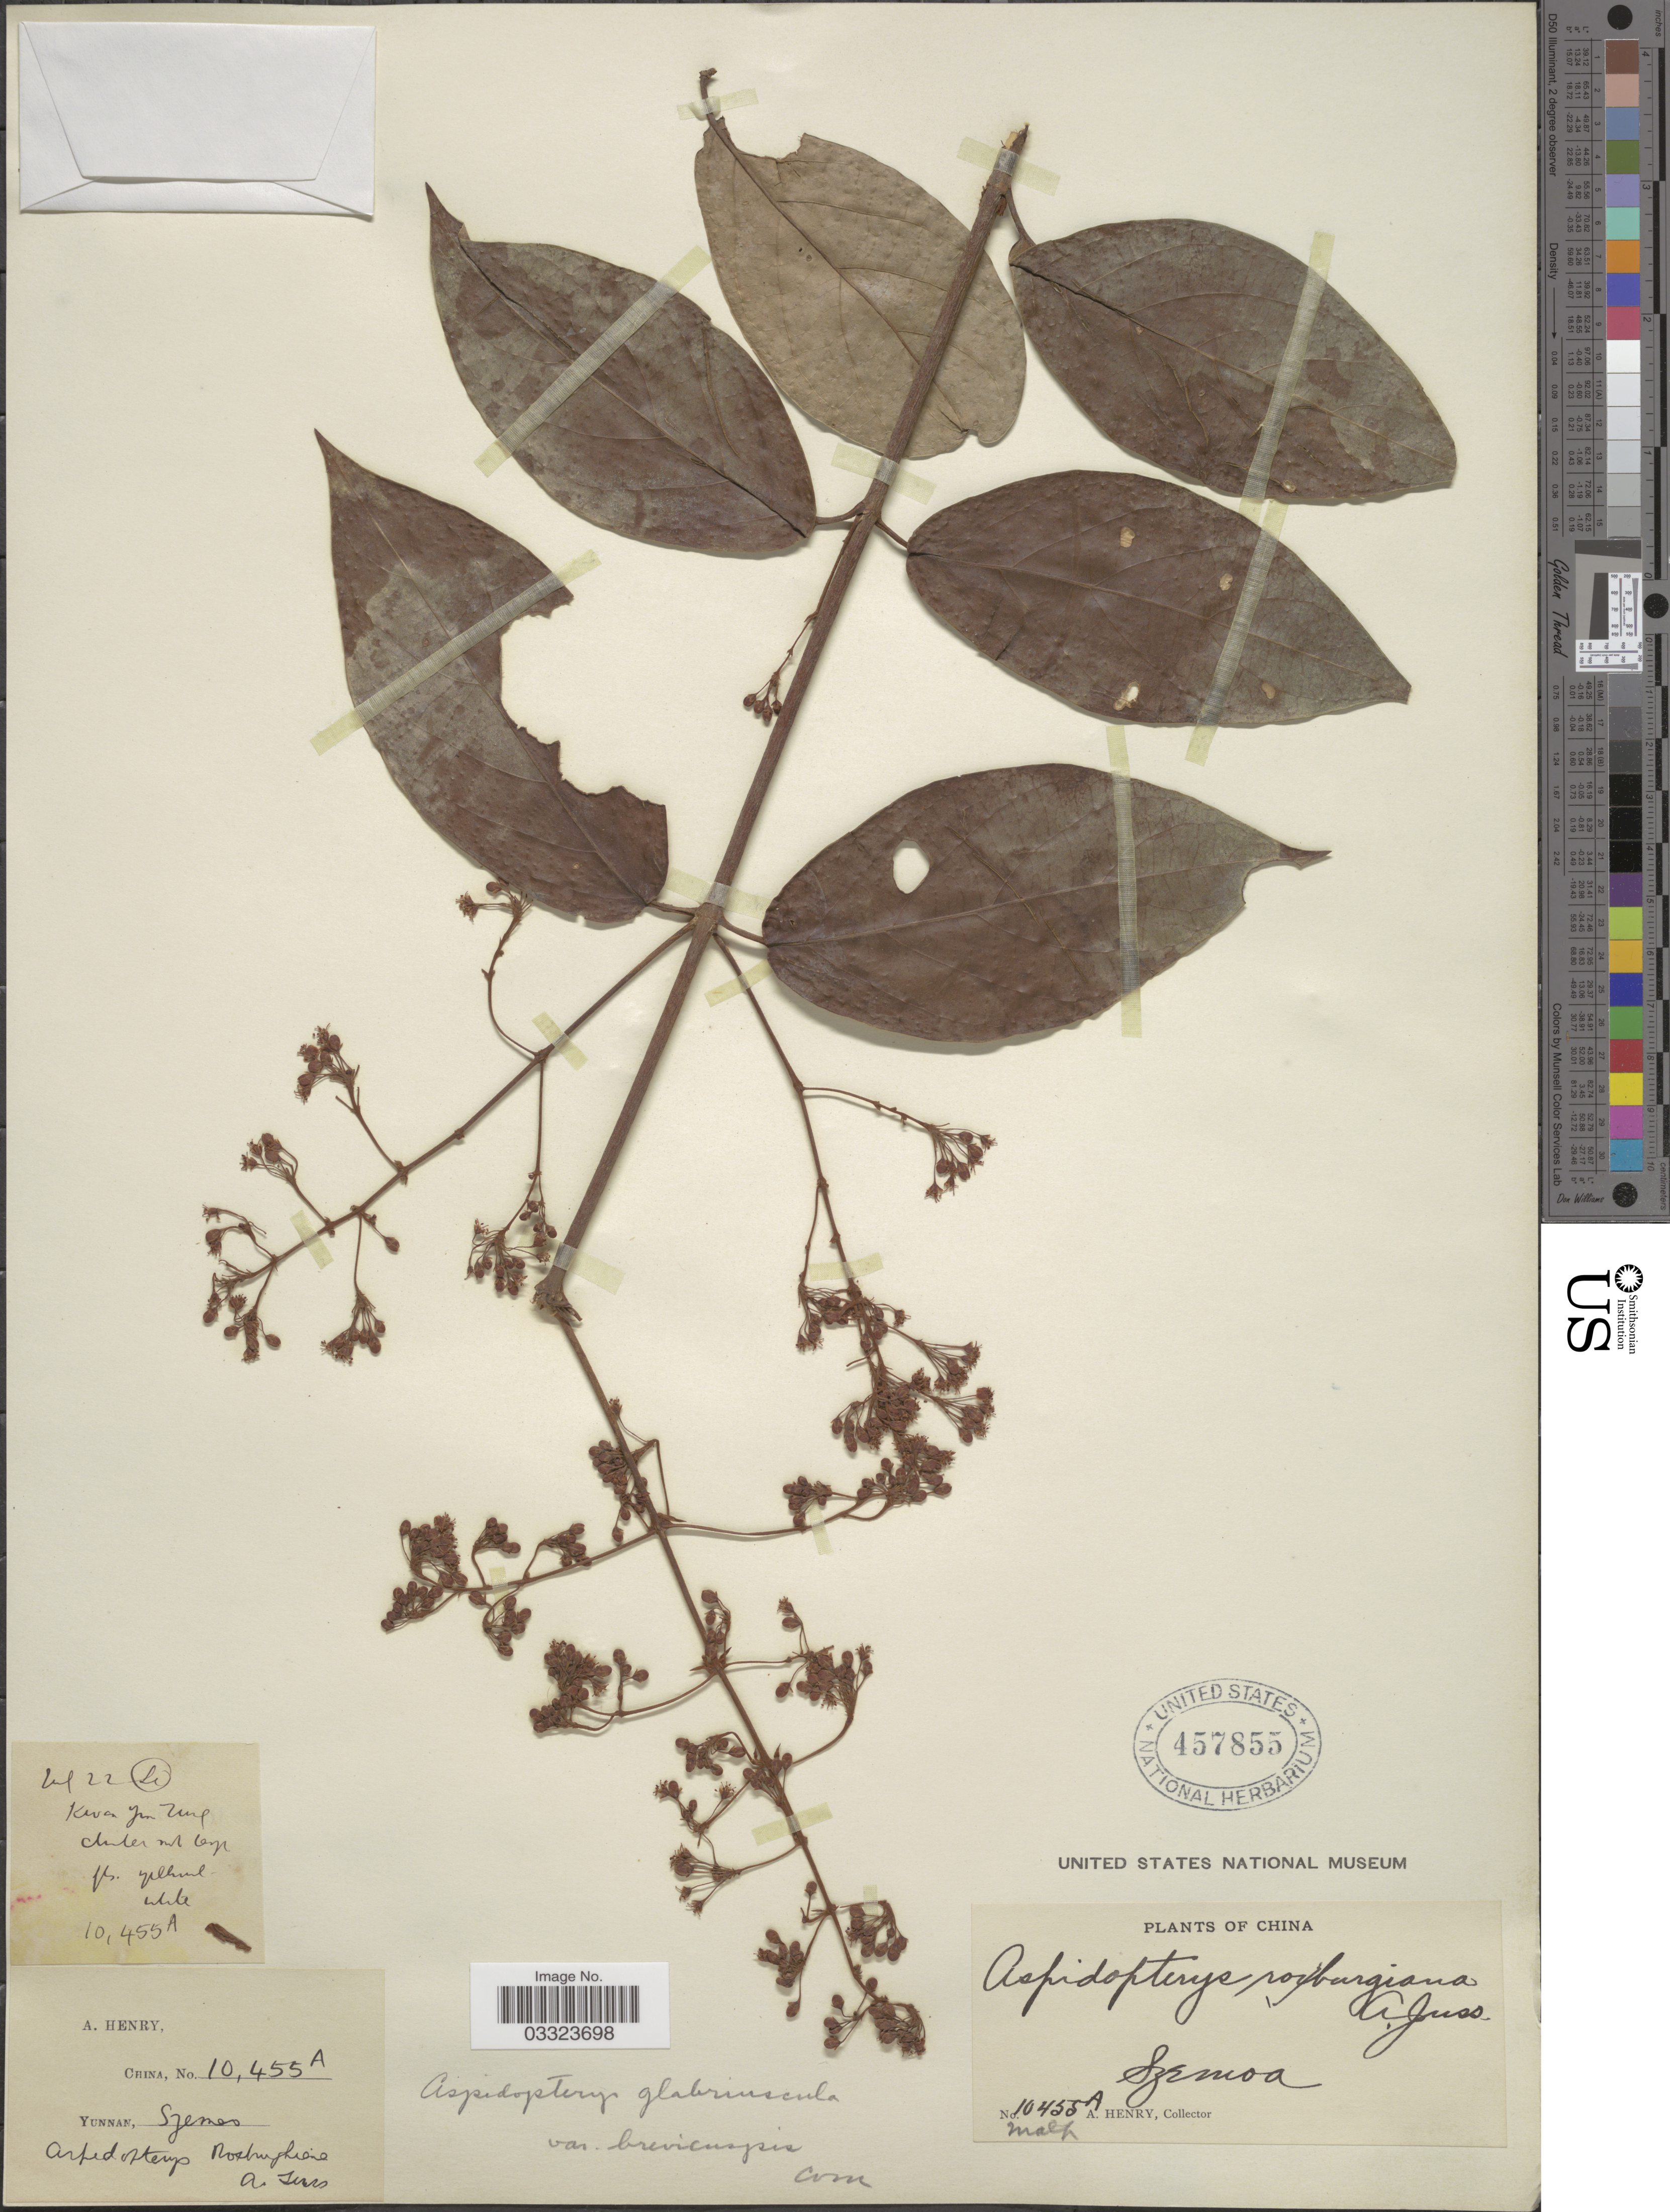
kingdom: Plantae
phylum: Tracheophyta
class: Magnoliopsida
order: Malpighiales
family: Malpighiaceae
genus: Aspidopterys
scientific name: Aspidopterys glabriuscula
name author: A. Juss.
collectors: A. Henry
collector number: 10455 A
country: China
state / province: Yunnan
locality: Szemoa. [illegible text].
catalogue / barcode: US 457855